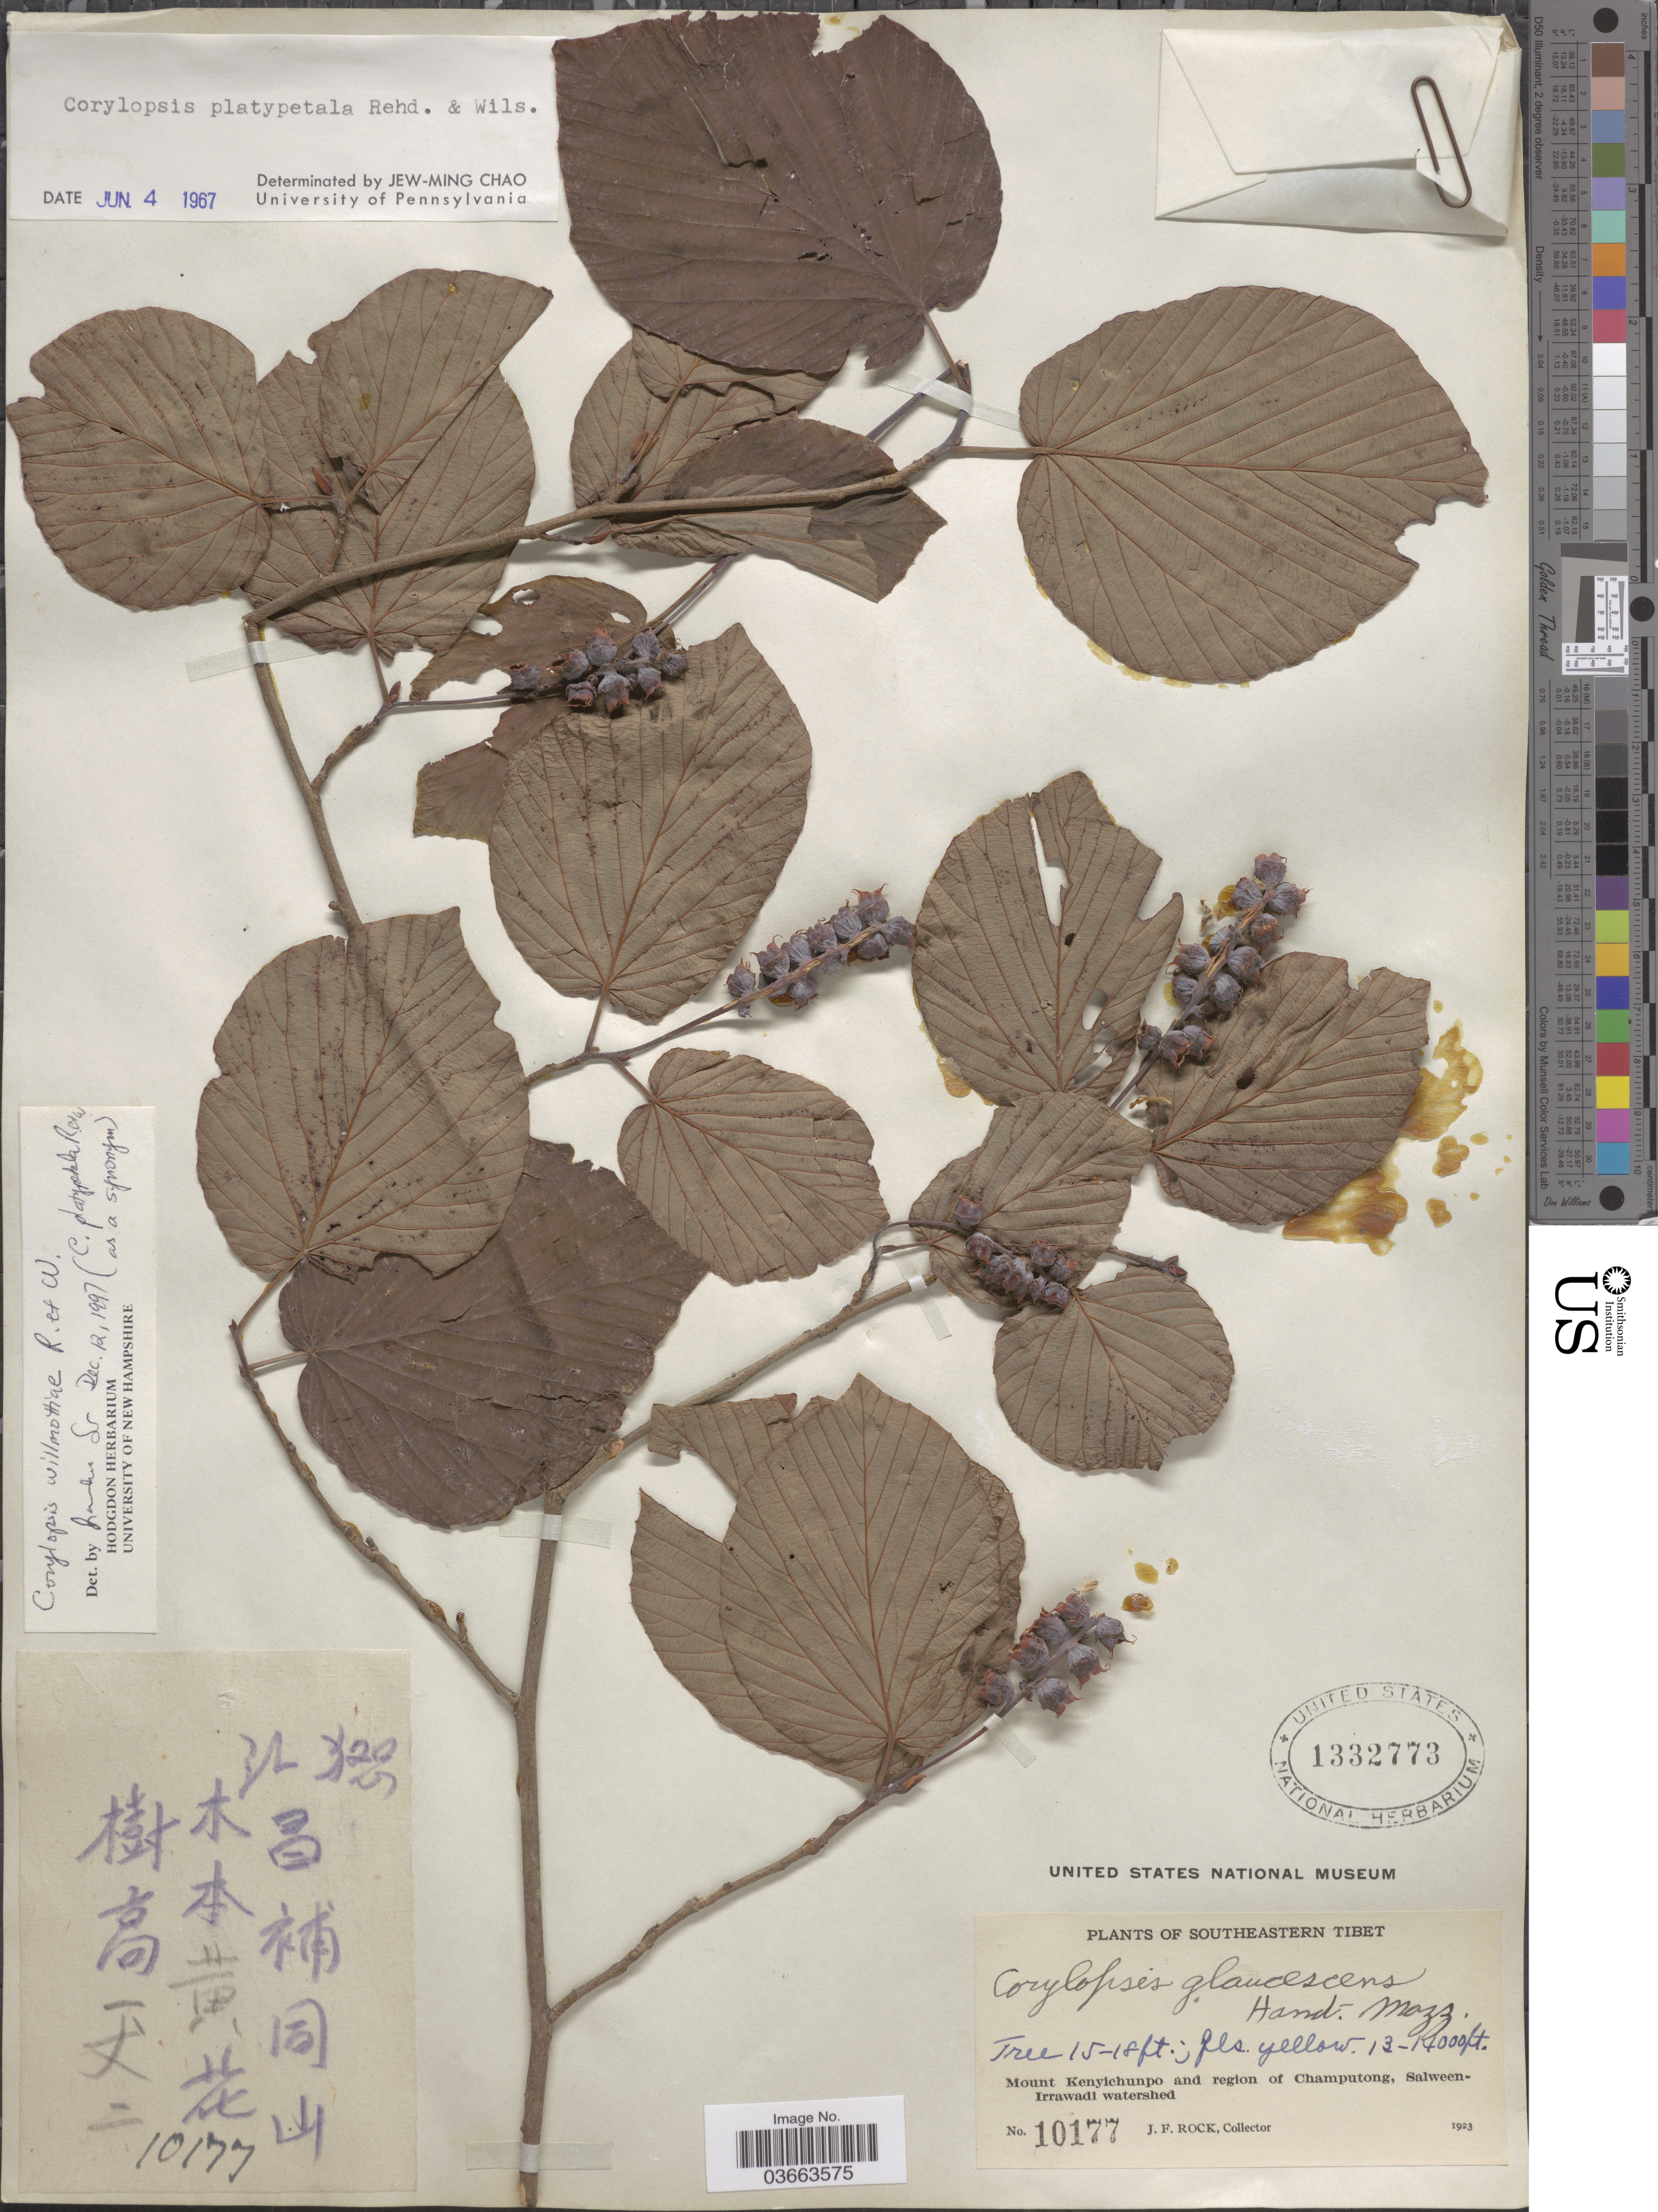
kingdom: Plantae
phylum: Tracheophyta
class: Magnoliopsida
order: Saxifragales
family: Hamamelidaceae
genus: Corylopsis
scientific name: Corylopsis willmottiae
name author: Rehder & E.H. Wilson in Sarg.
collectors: J. Rock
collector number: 10177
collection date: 1923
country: China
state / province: Xizang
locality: Southeastern Tibet. Mount Kenyichunpo and region of Champutong, Salween- Irrawadi watershed.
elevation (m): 3962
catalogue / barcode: US 1332773